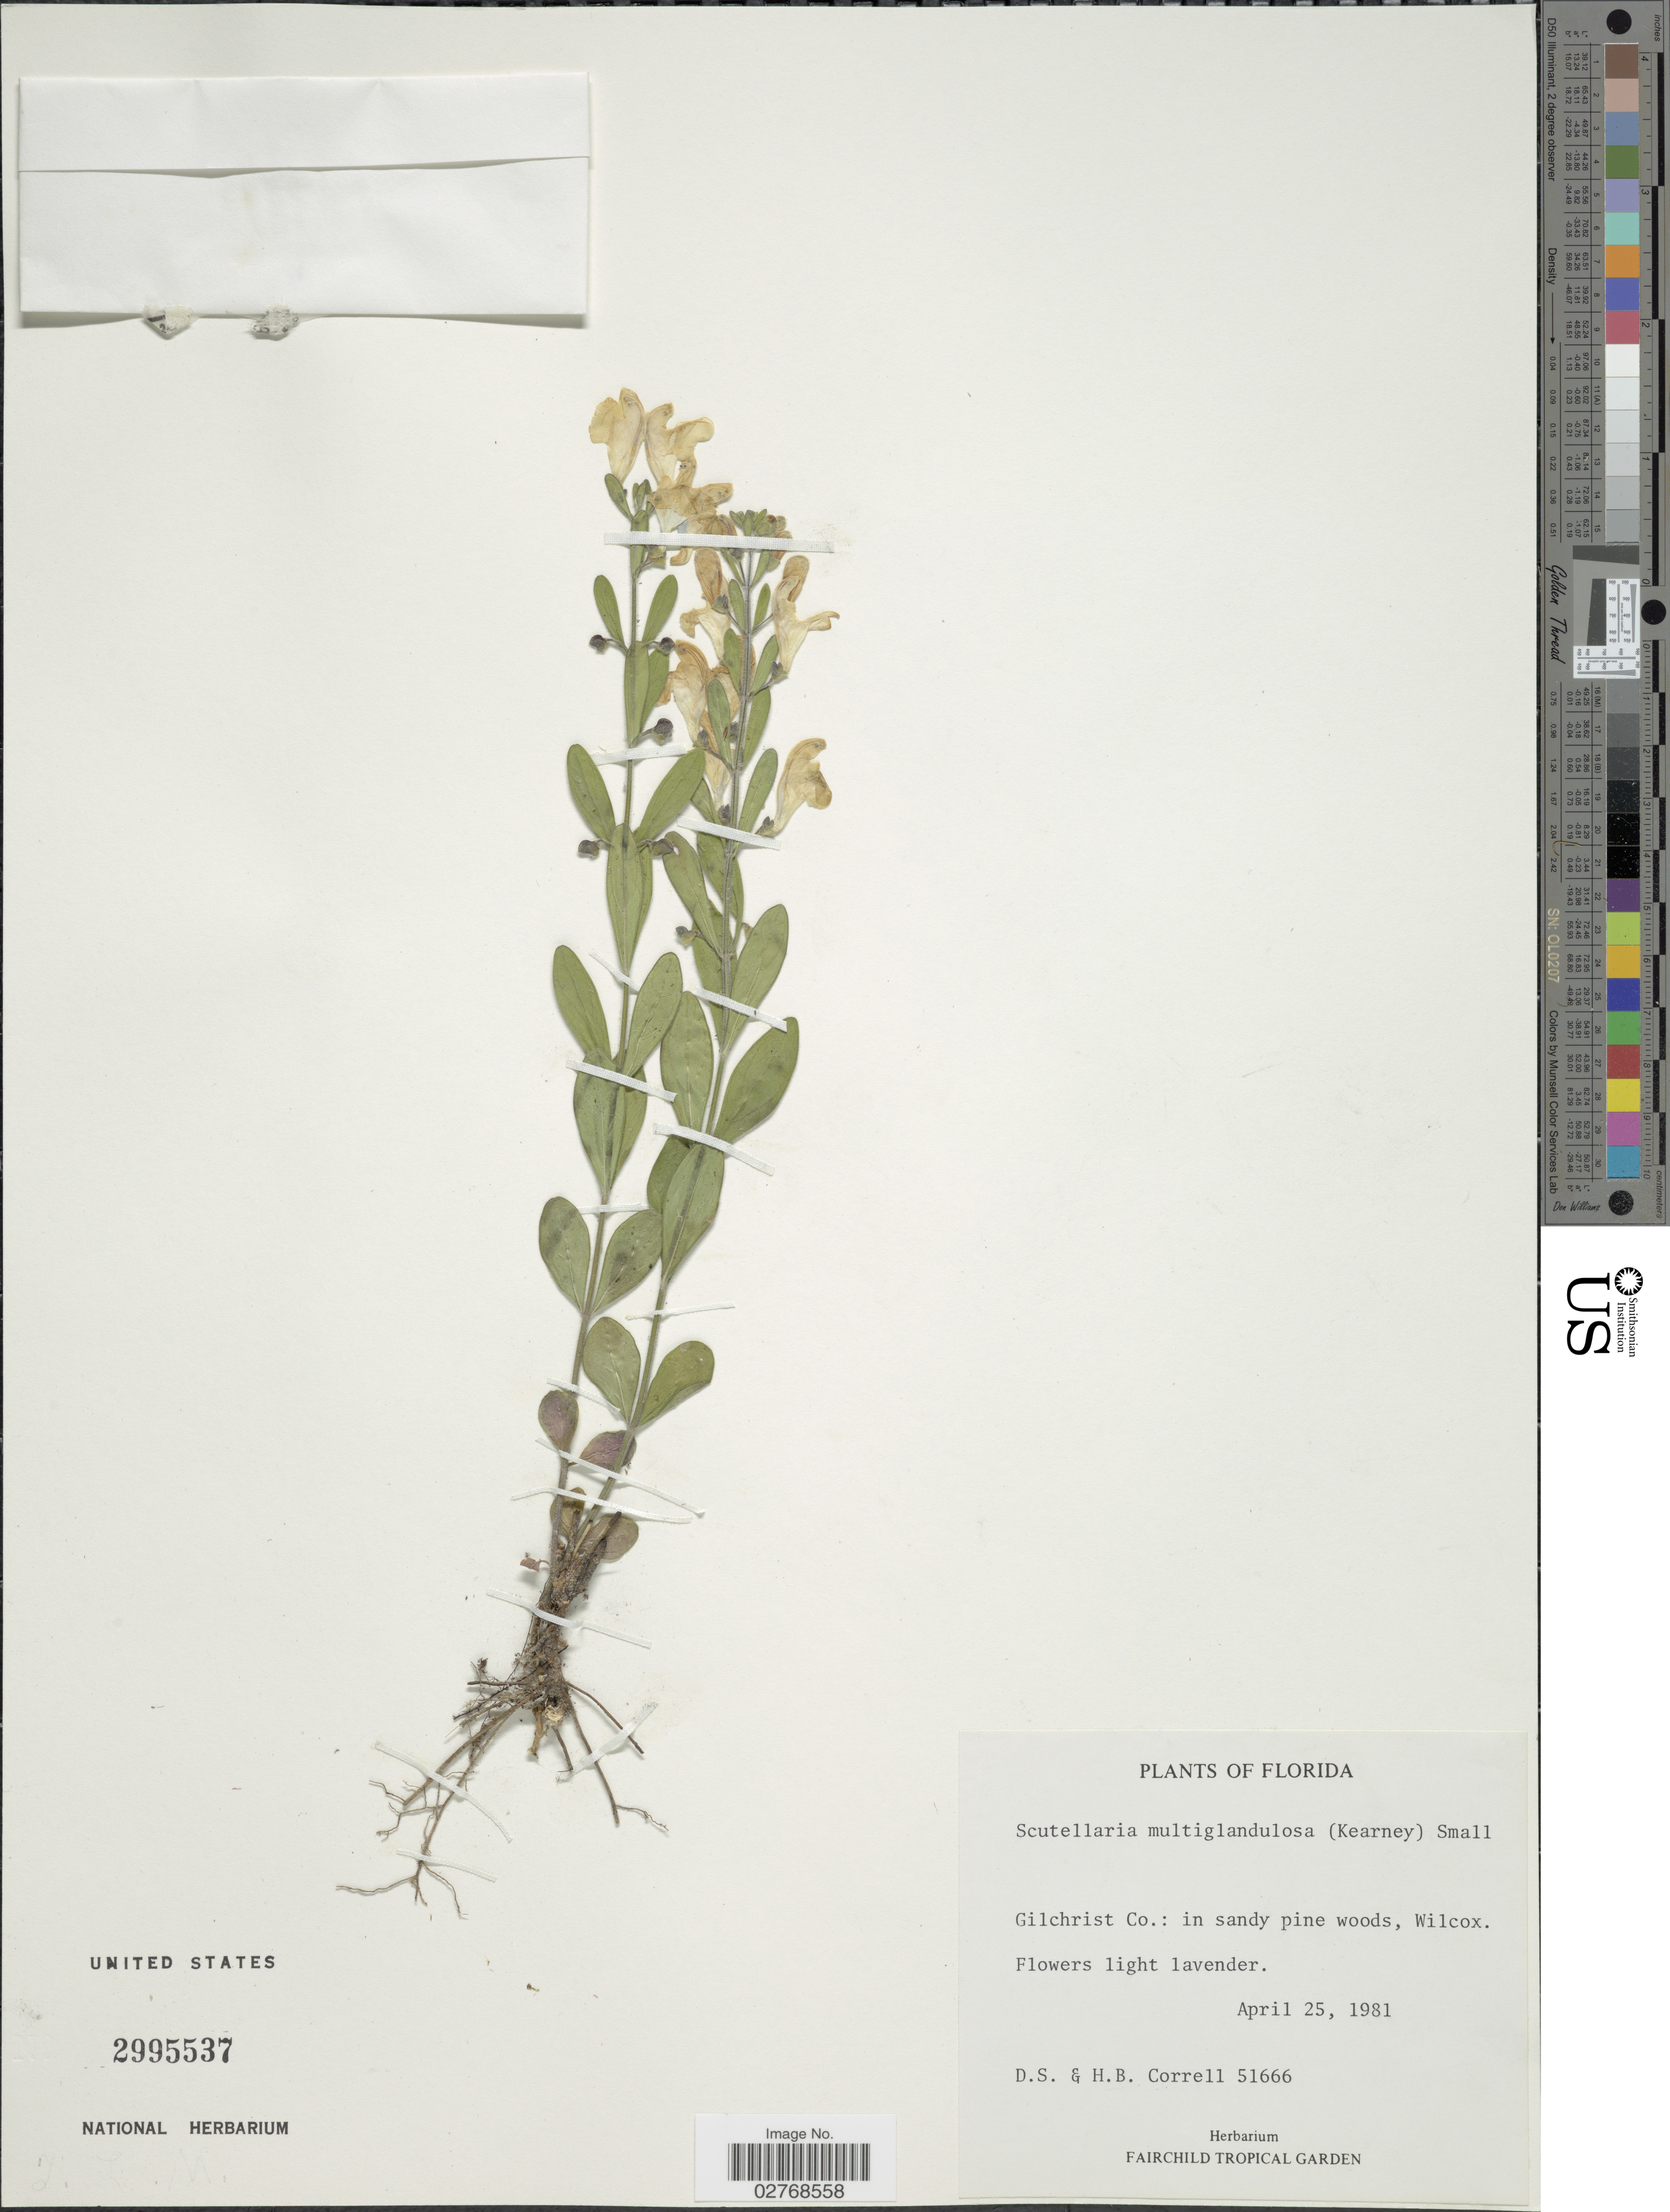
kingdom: Plantae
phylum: Tracheophyta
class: Magnoliopsida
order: Lamiales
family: Lamiaceae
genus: Scutellaria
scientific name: Scutellaria multiglandulosa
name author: (Kearney) Small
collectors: D. S. Correll & H. Correll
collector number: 51666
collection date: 1981-04-25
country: United States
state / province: Florida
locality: Gilchrist Co.: in sandy pine woods, Wilcox.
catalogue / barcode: US 2995537